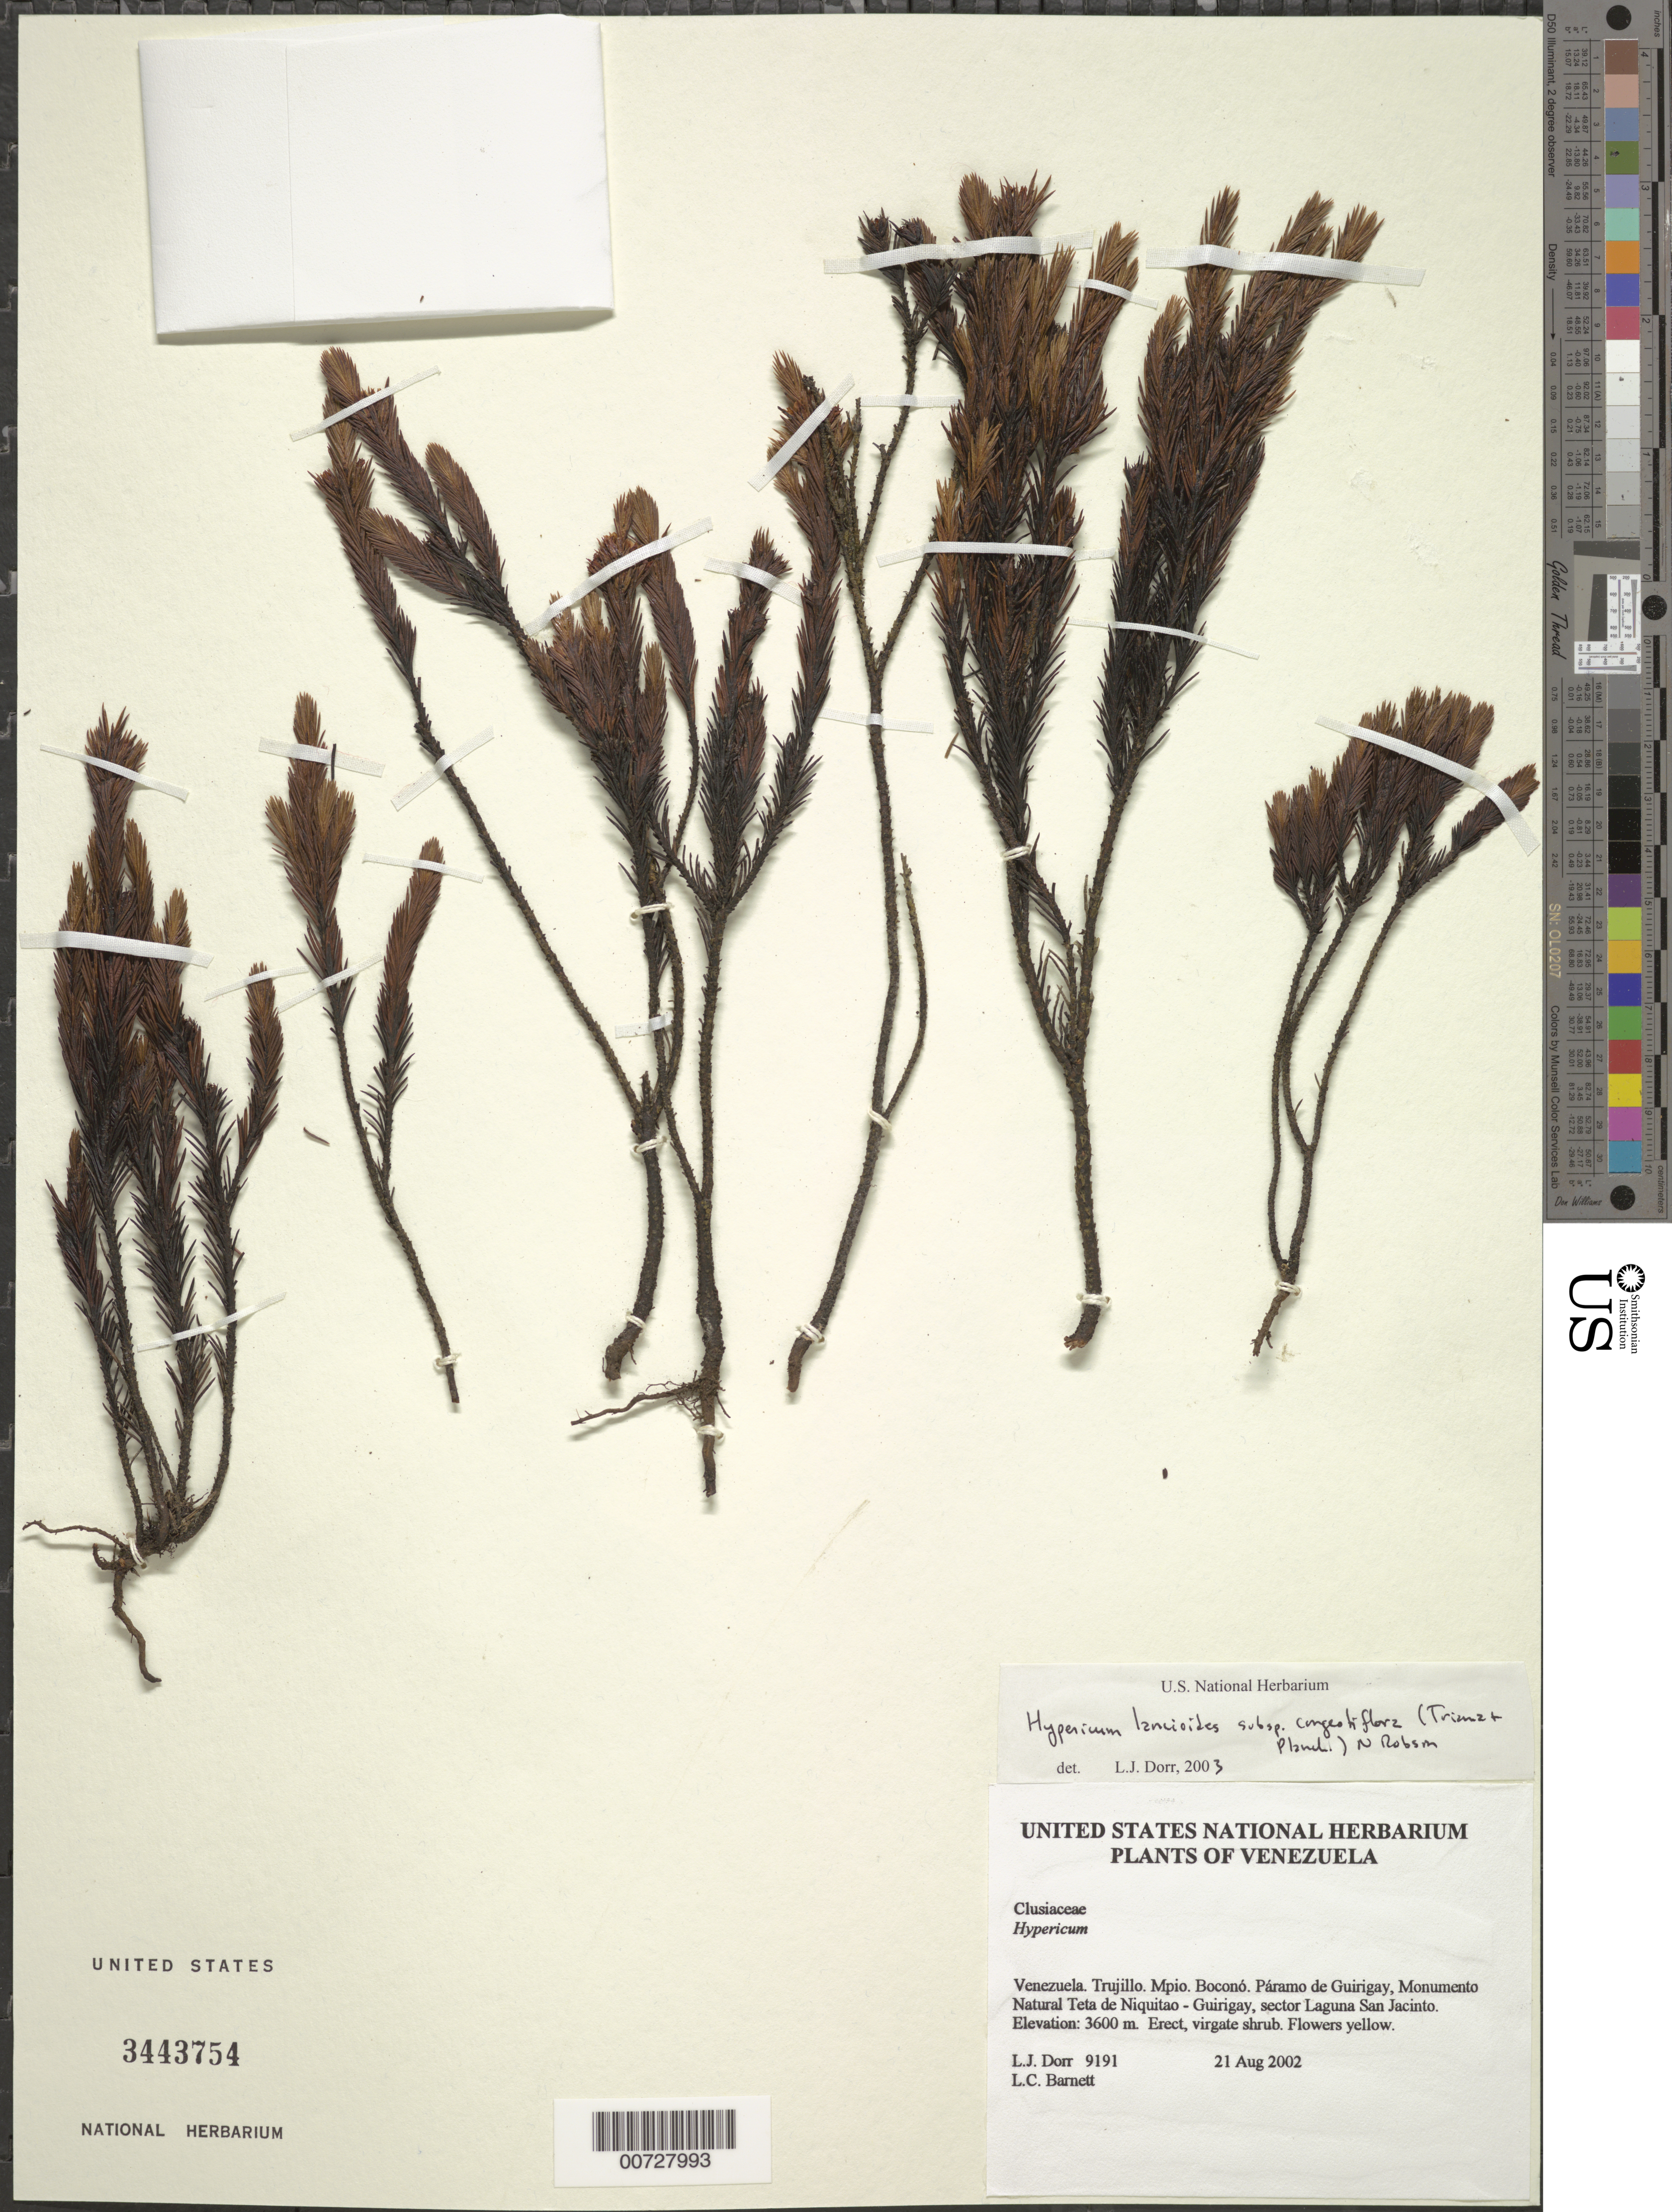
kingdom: Plantae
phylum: Tracheophyta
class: Magnoliopsida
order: Malpighiales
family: Hypericaceae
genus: Hypericum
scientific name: Hypericum lancioides subsp. congestiflorum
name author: (Triana & Planch.) N. Robson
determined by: Dorr, L. J., (BOT), Smithsonian Institution - National Museum of Natural History (UNITED STATES)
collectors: L. J. Dorr & L. C. Barnett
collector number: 9191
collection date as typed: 21 Aug 2002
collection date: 2002-08-21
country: Venezuela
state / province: Trujillo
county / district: Boconó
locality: Páramo de Guirigay, Monumento Natural Teta de Niquitao - Guirigay, sector Laguna San Jacinto.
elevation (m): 3600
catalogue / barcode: US 3443754